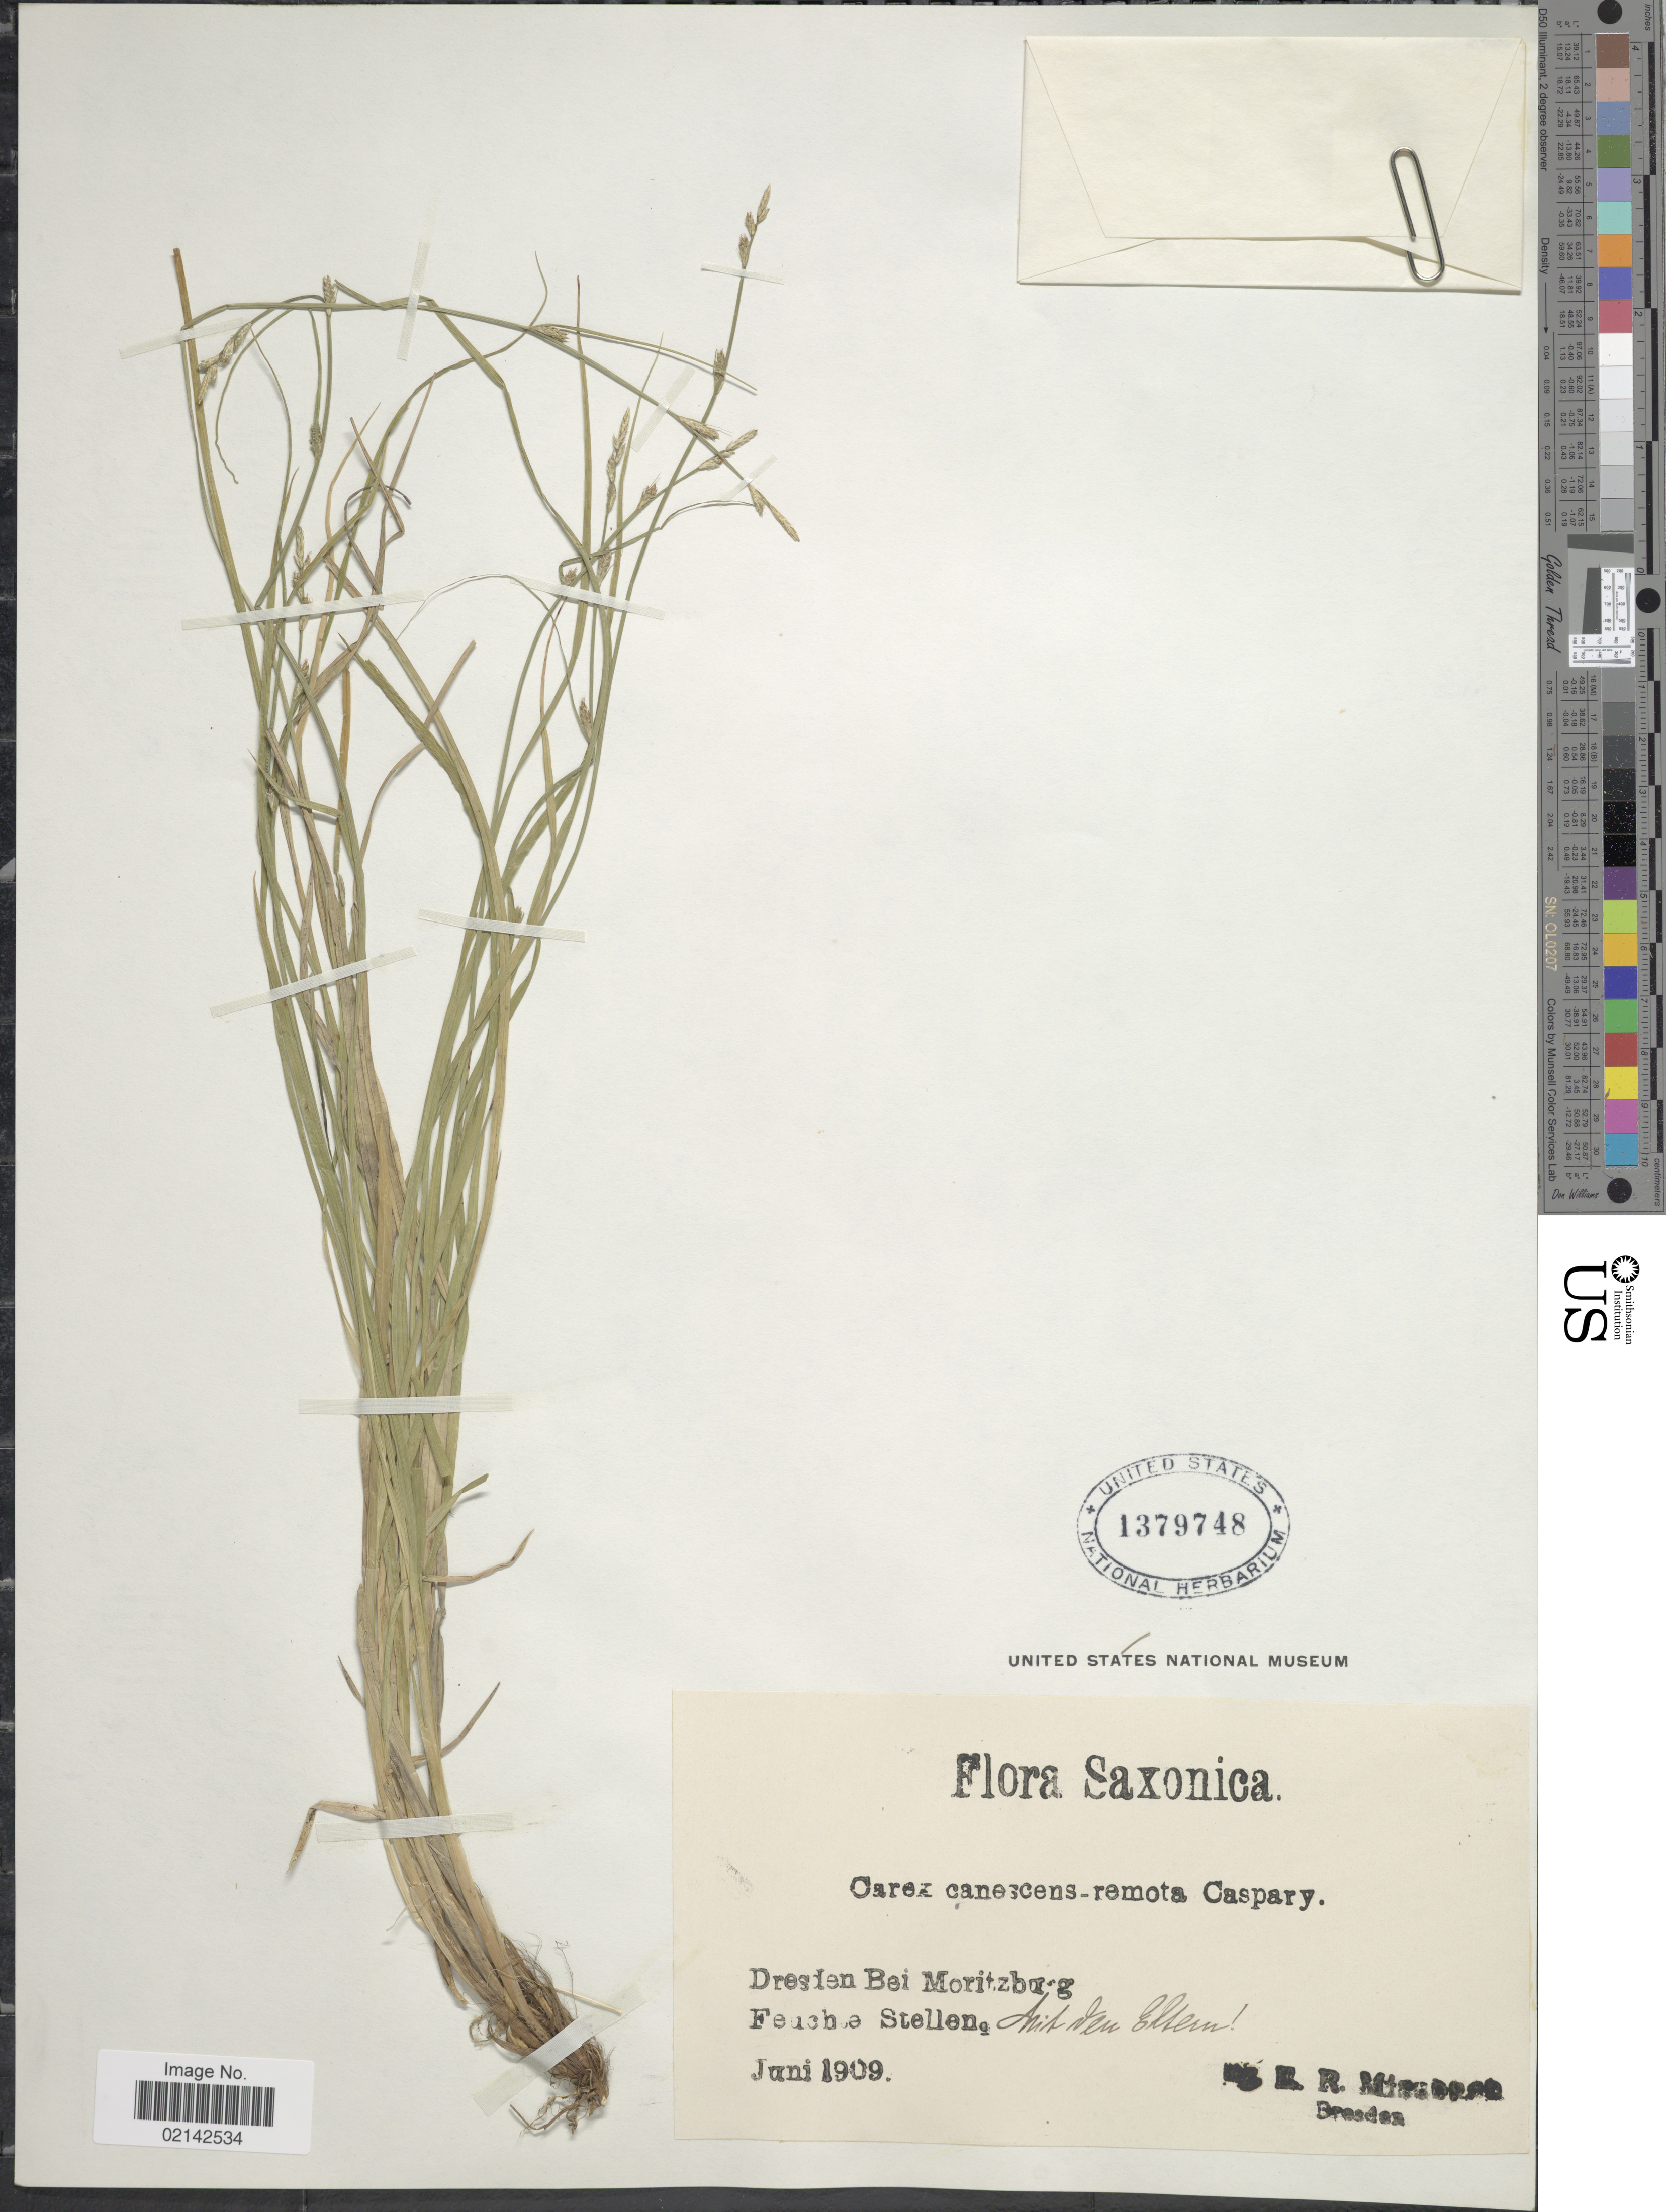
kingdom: Plantae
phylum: Tracheophyta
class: Liliopsida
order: Poales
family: Cyperaceae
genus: Carex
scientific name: Carex canescens var. canescens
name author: L.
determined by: Strong, Mark T., (BOT), Smithsonian Institution - National Museum of Natural History (UNITED STATES)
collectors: E. Missbach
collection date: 1909-06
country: Germany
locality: Saxonica, Dresden bei Moritzberg, Feuche Stellen, Amit den Eltern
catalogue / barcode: US 1379748